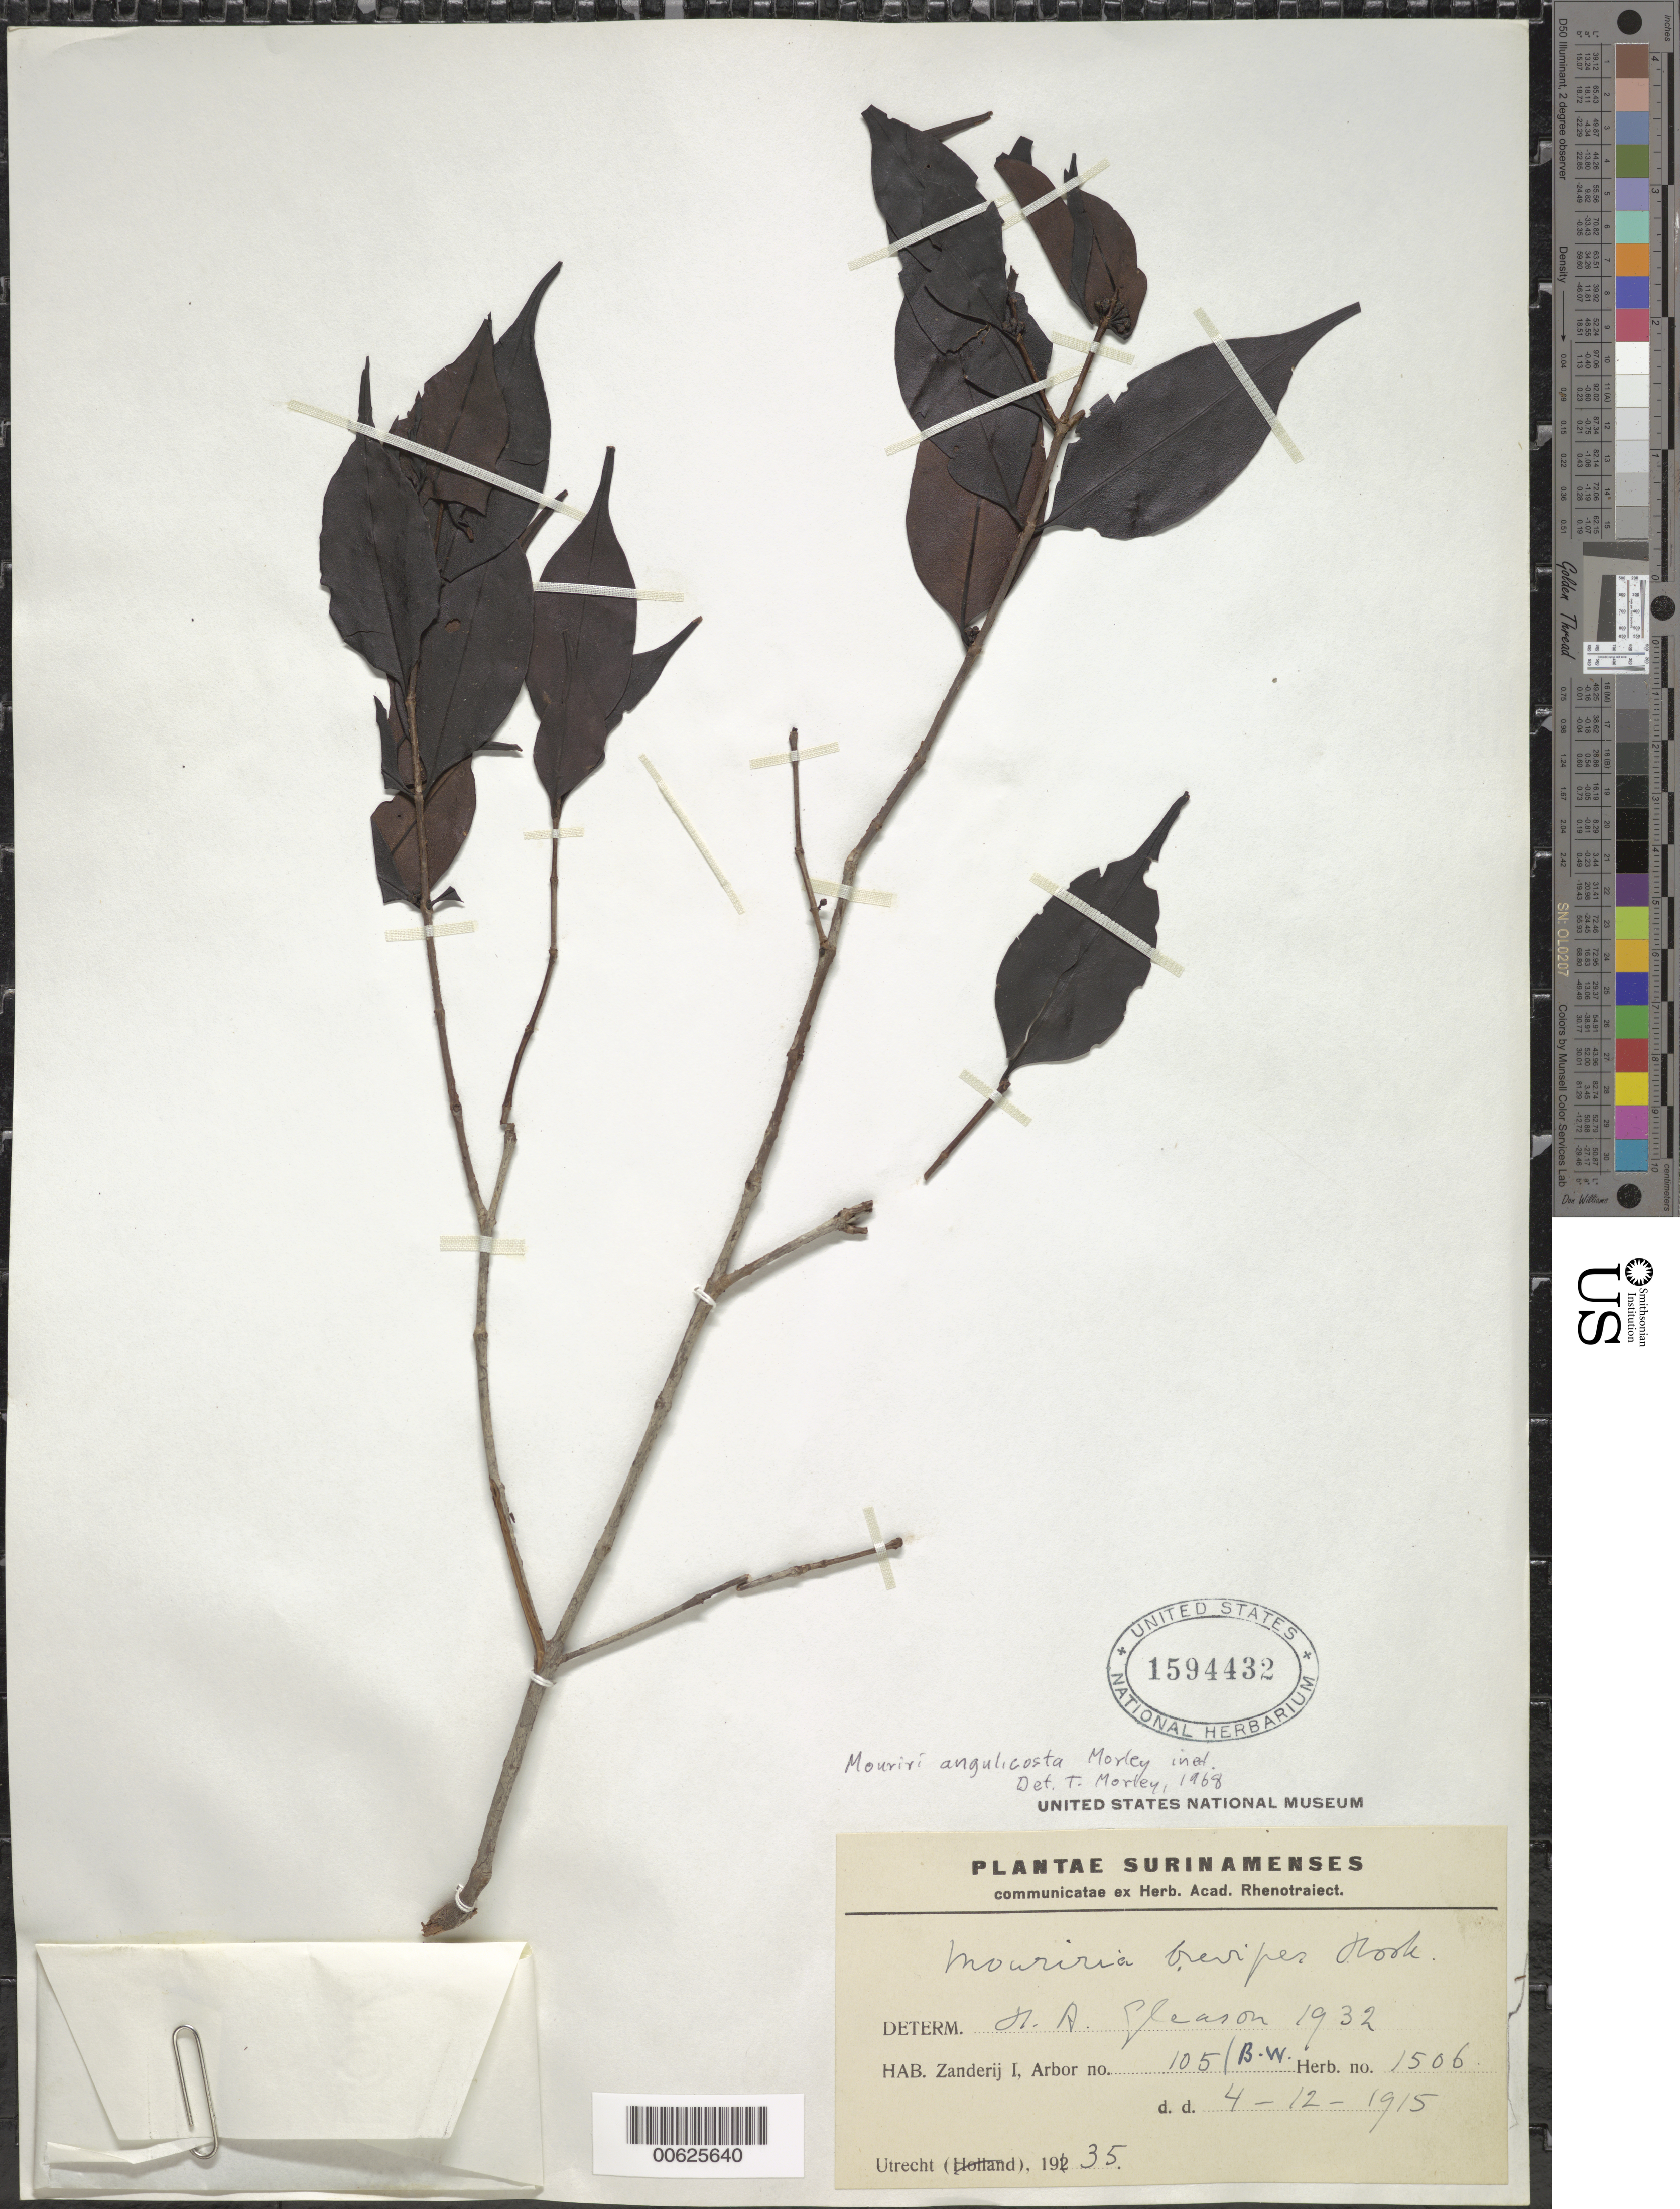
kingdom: Plantae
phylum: Tracheophyta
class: Magnoliopsida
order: Myrtales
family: Melastomataceae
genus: Mouriri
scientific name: Mouriri angulicosta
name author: Morley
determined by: Morley, T.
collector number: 1506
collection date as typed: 4-Dec-15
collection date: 1915-12-04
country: Suriname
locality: Zanderij I., Forest Reserve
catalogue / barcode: US 1594432